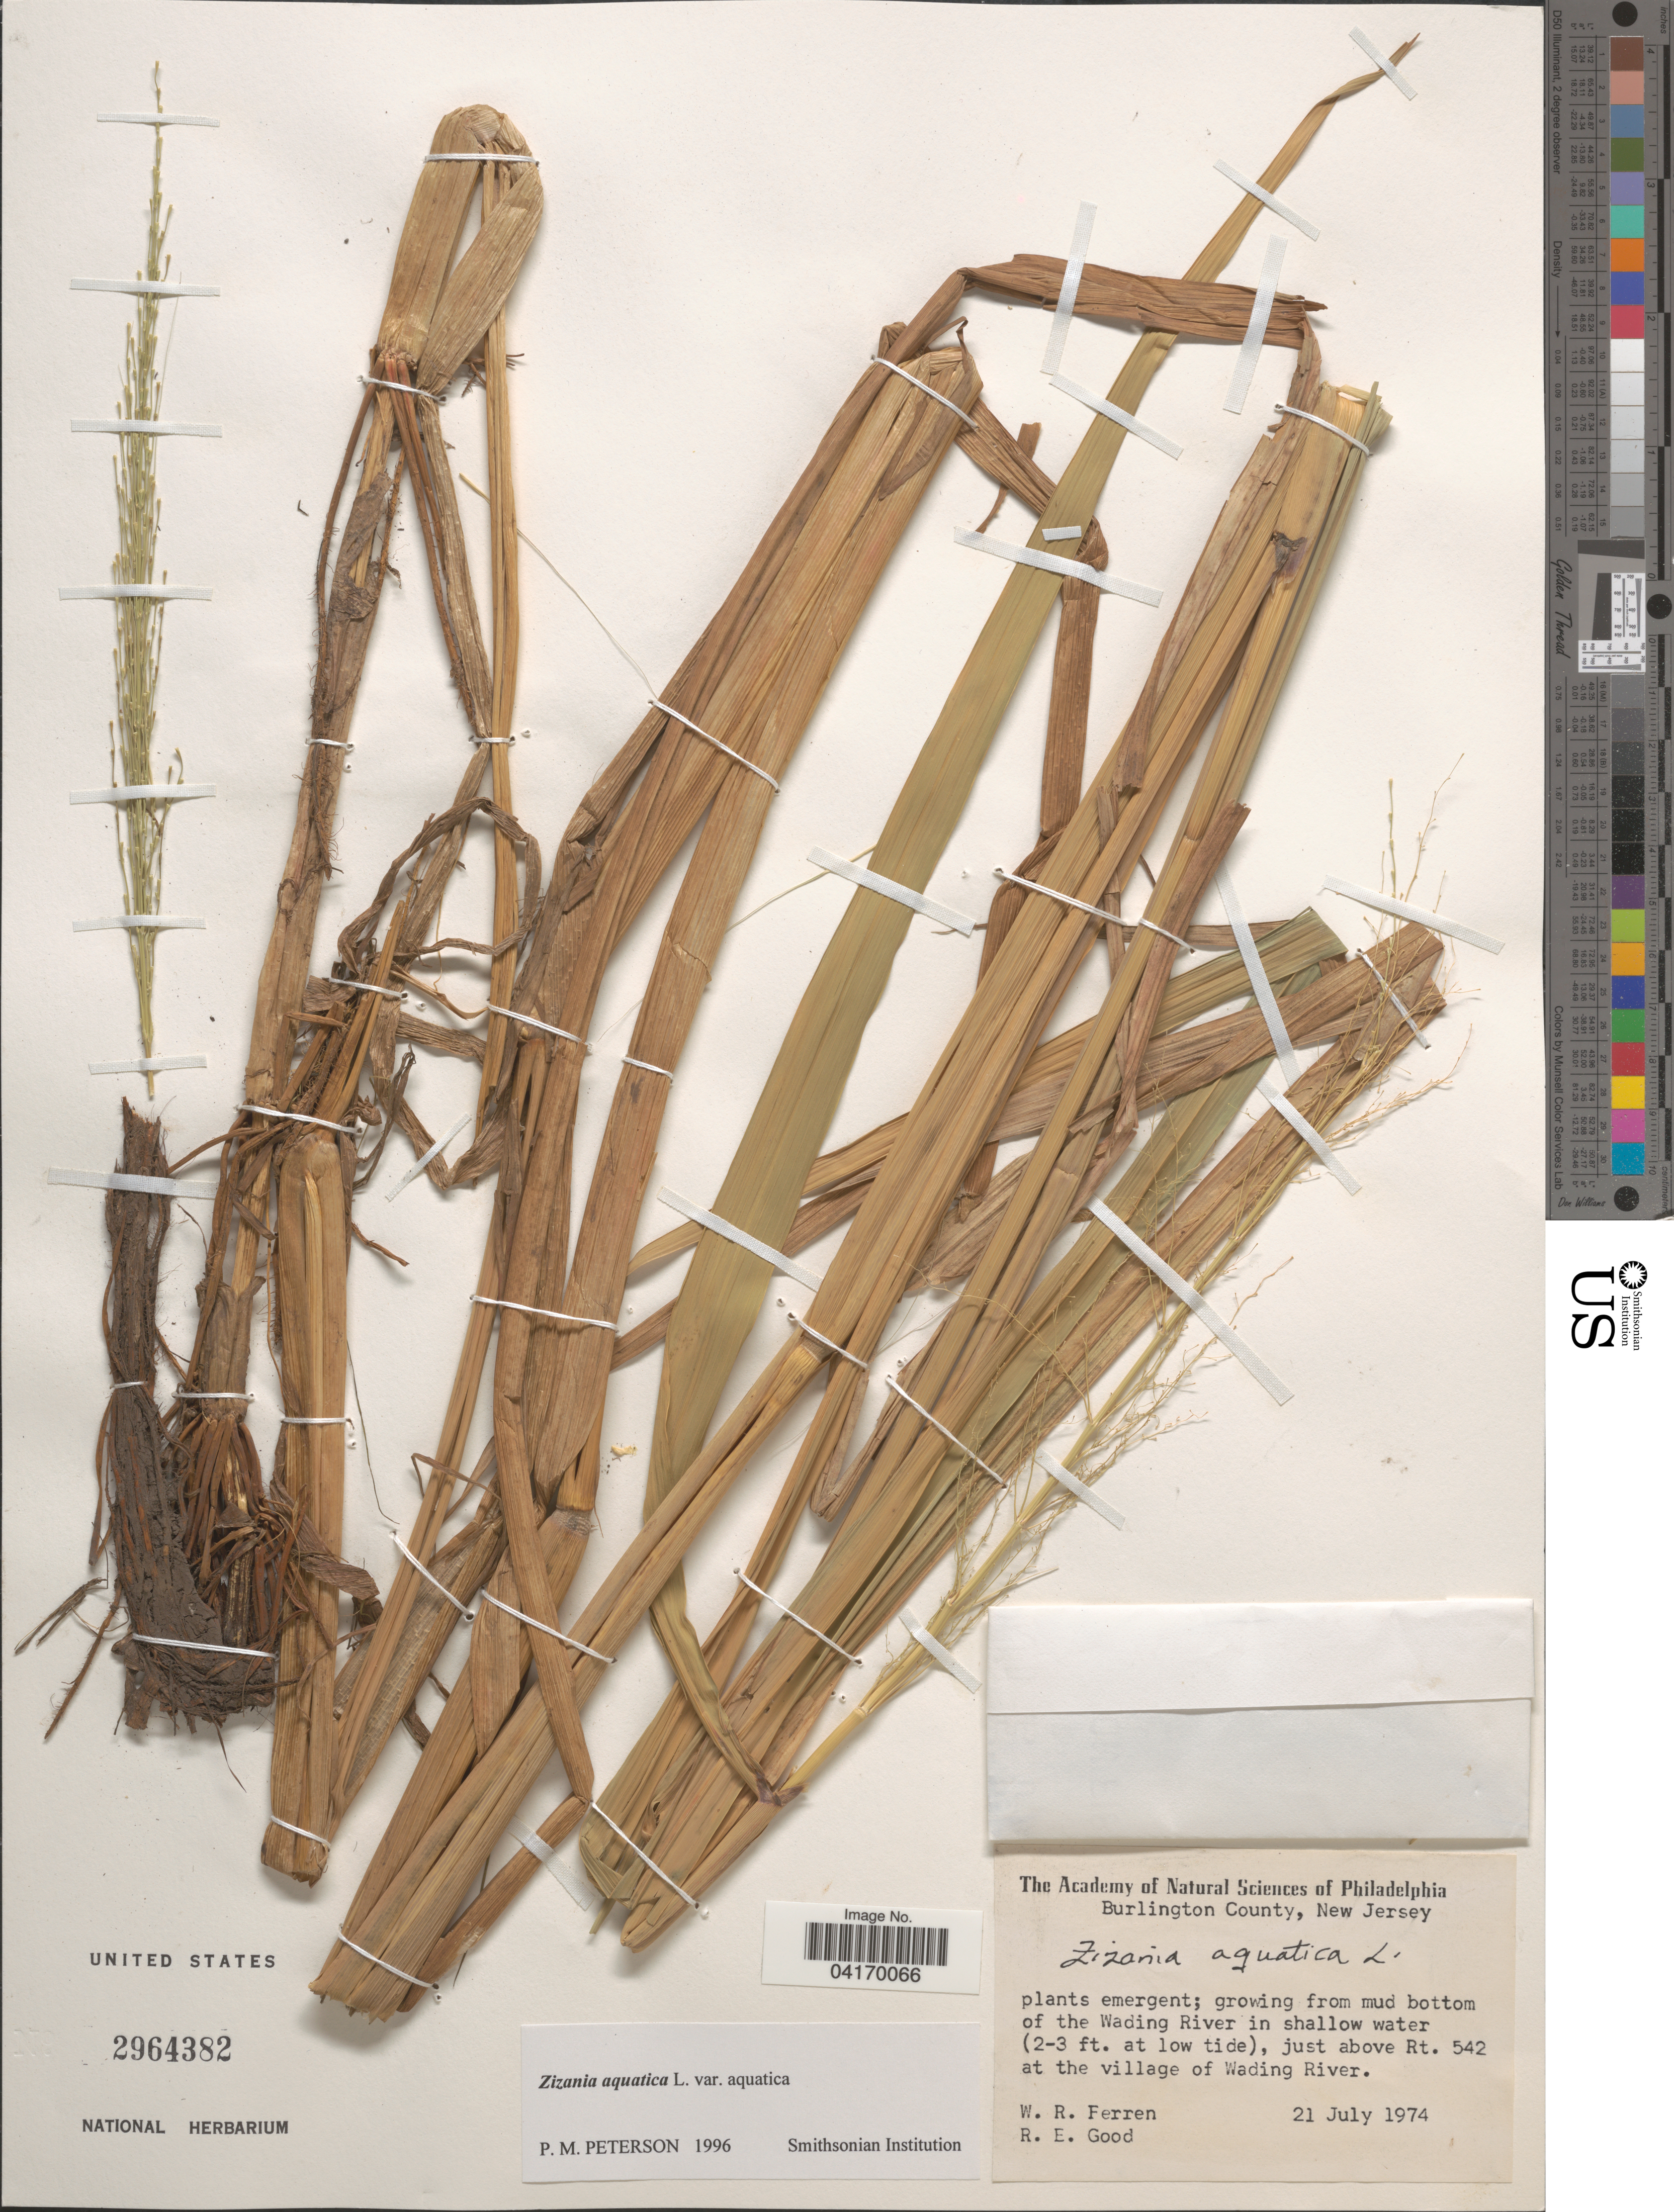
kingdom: Plantae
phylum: Tracheophyta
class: Liliopsida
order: Poales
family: Poaceae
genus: Zizania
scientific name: Zizania aquatica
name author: L.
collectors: W. Ferren & R. Good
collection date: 1974-07-21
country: United States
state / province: New Jersey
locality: Burlington County. Growing from mud bottom of the Wading River in shallow water (2-3 ft. at low tide), just above Rt. 542 at the village of Wading River.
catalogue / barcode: US 2964382